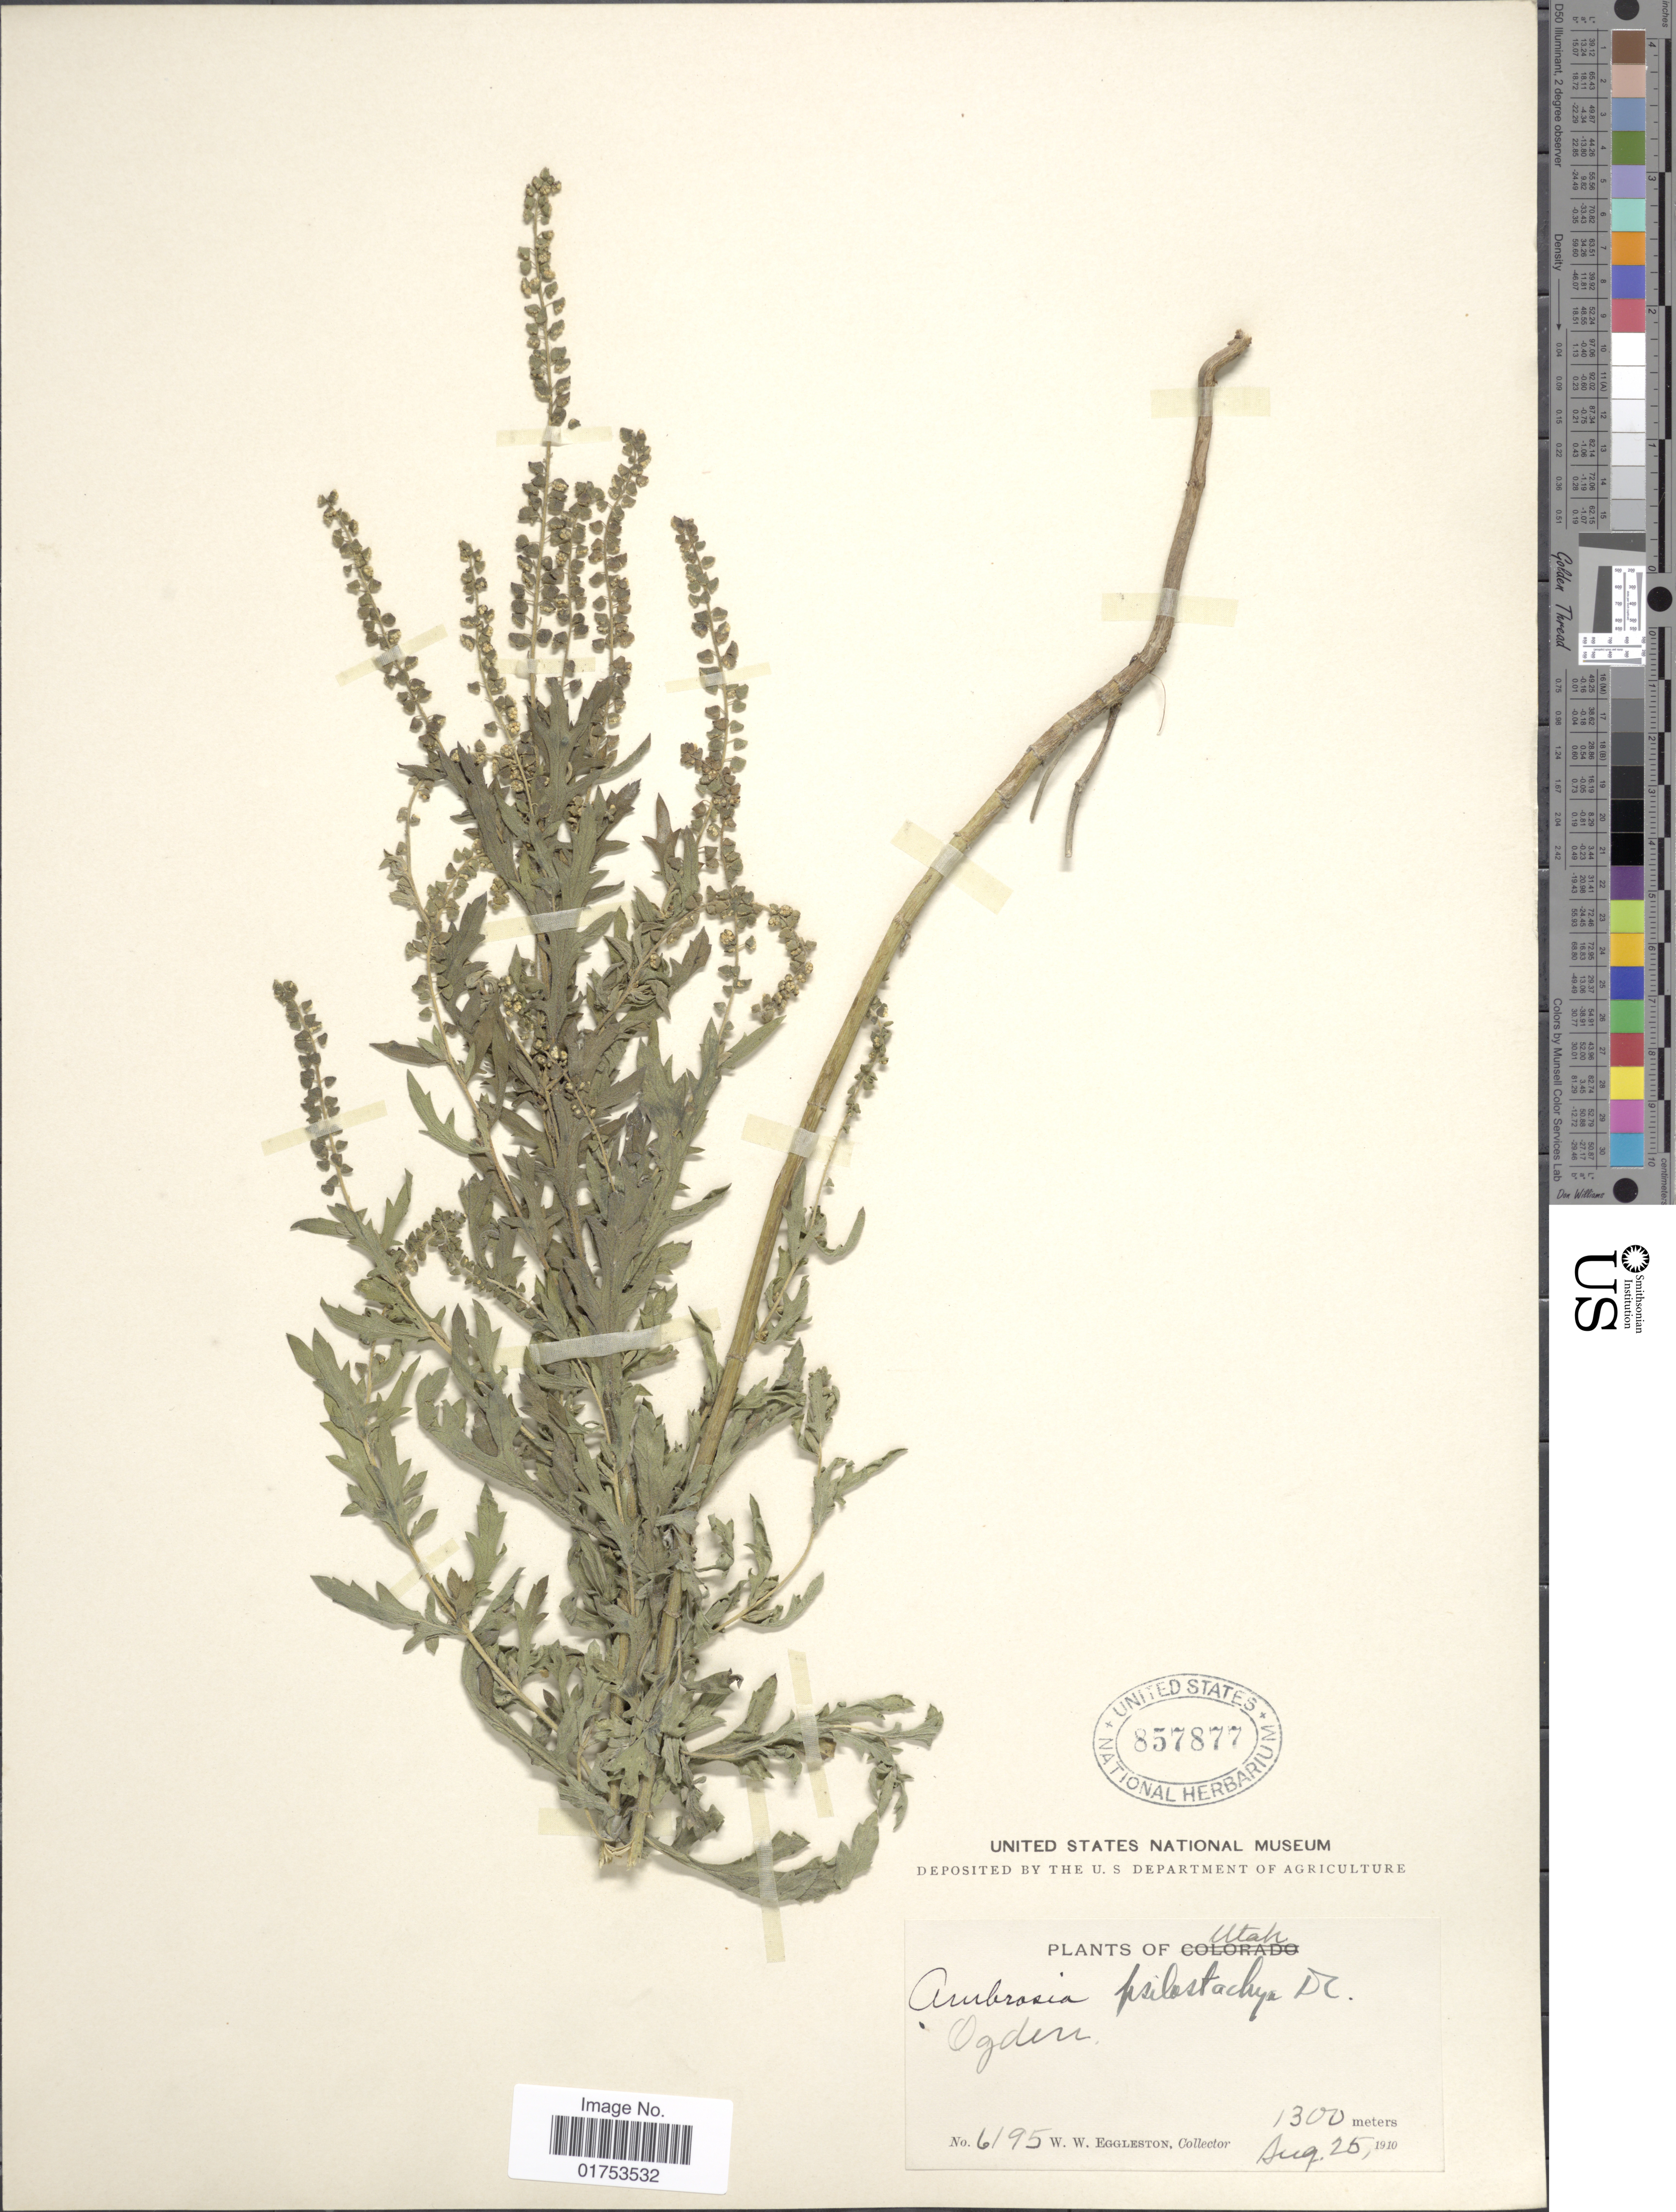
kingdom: Plantae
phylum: Tracheophyta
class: Magnoliopsida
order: Asterales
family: Asteraceae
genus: Ambrosia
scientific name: Ambrosia psilostachya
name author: DC.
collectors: W. W. Eggleston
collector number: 6195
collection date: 1910-08-25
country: United States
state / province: Utah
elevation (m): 1300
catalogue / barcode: US 857877